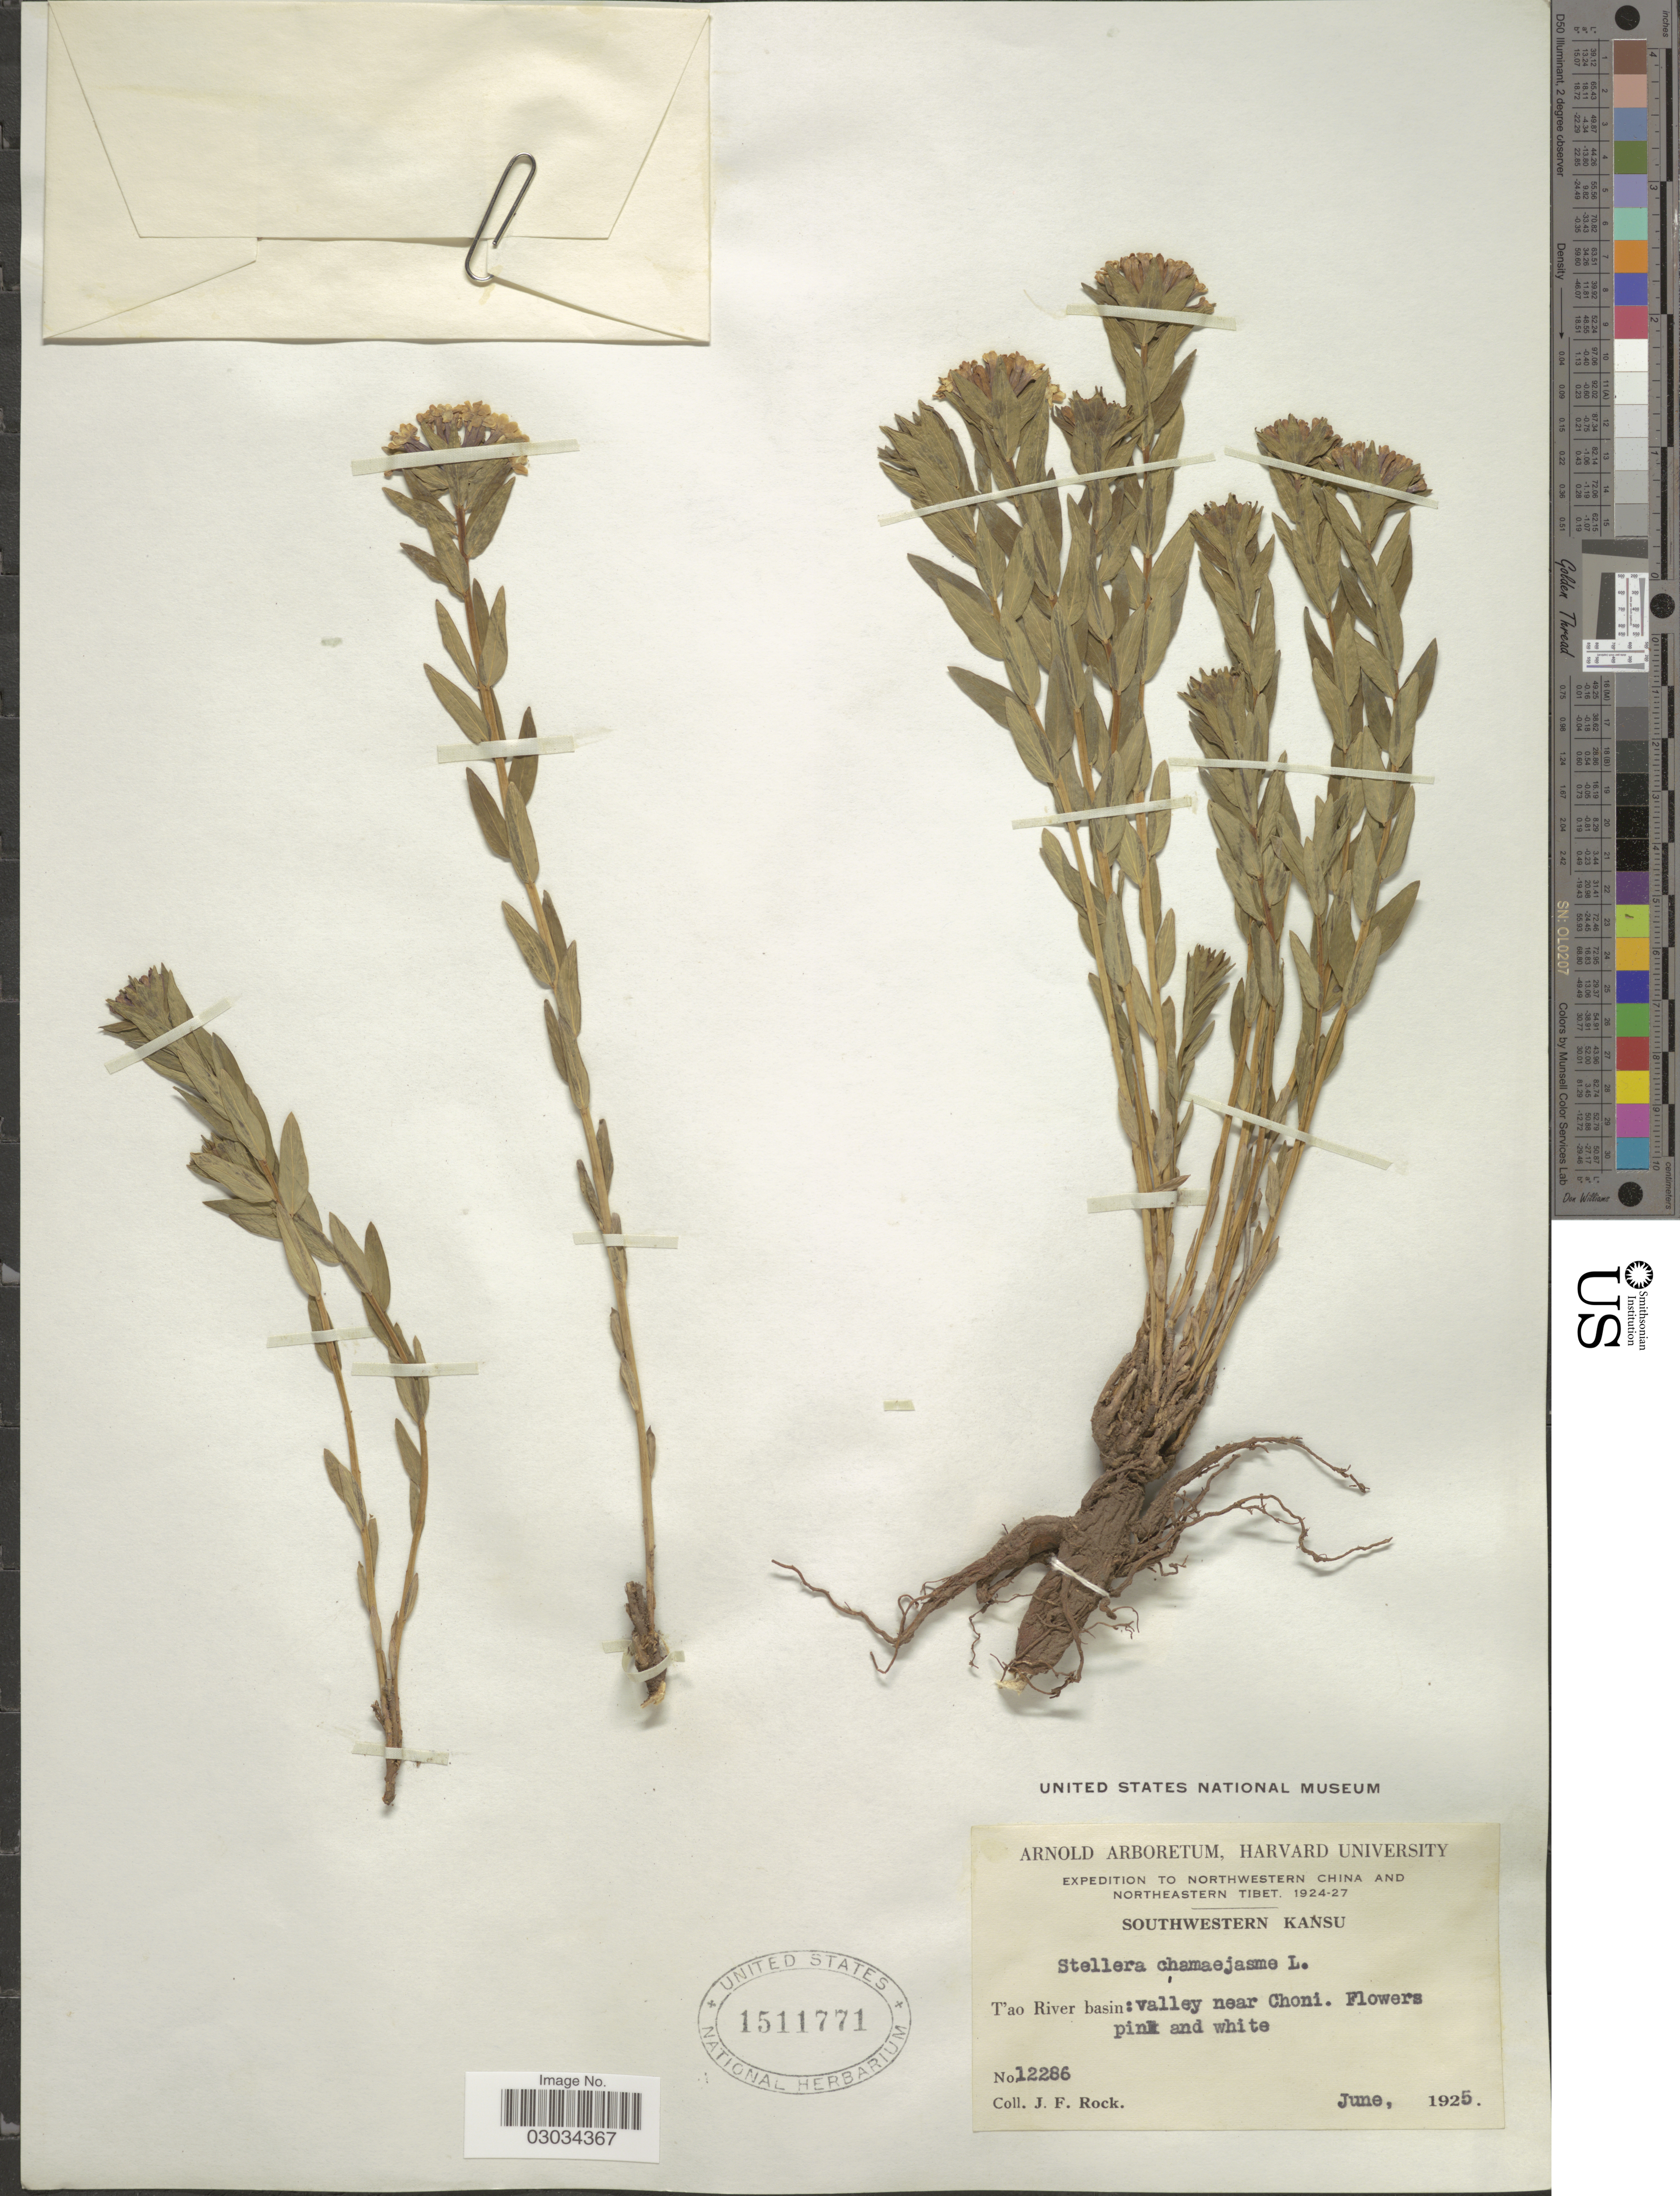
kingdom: Plantae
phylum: Tracheophyta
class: Magnoliopsida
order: Malvales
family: Thymelaeaceae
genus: Stellera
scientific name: Stellera chamaejasme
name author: L.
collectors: J. Rock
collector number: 12286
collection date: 1925-06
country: China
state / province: Gansu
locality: Northwestern China and Northeastern Tibet. Southwestern Kansu. T'ao River basin: valley near Choni.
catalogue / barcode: US 1511771